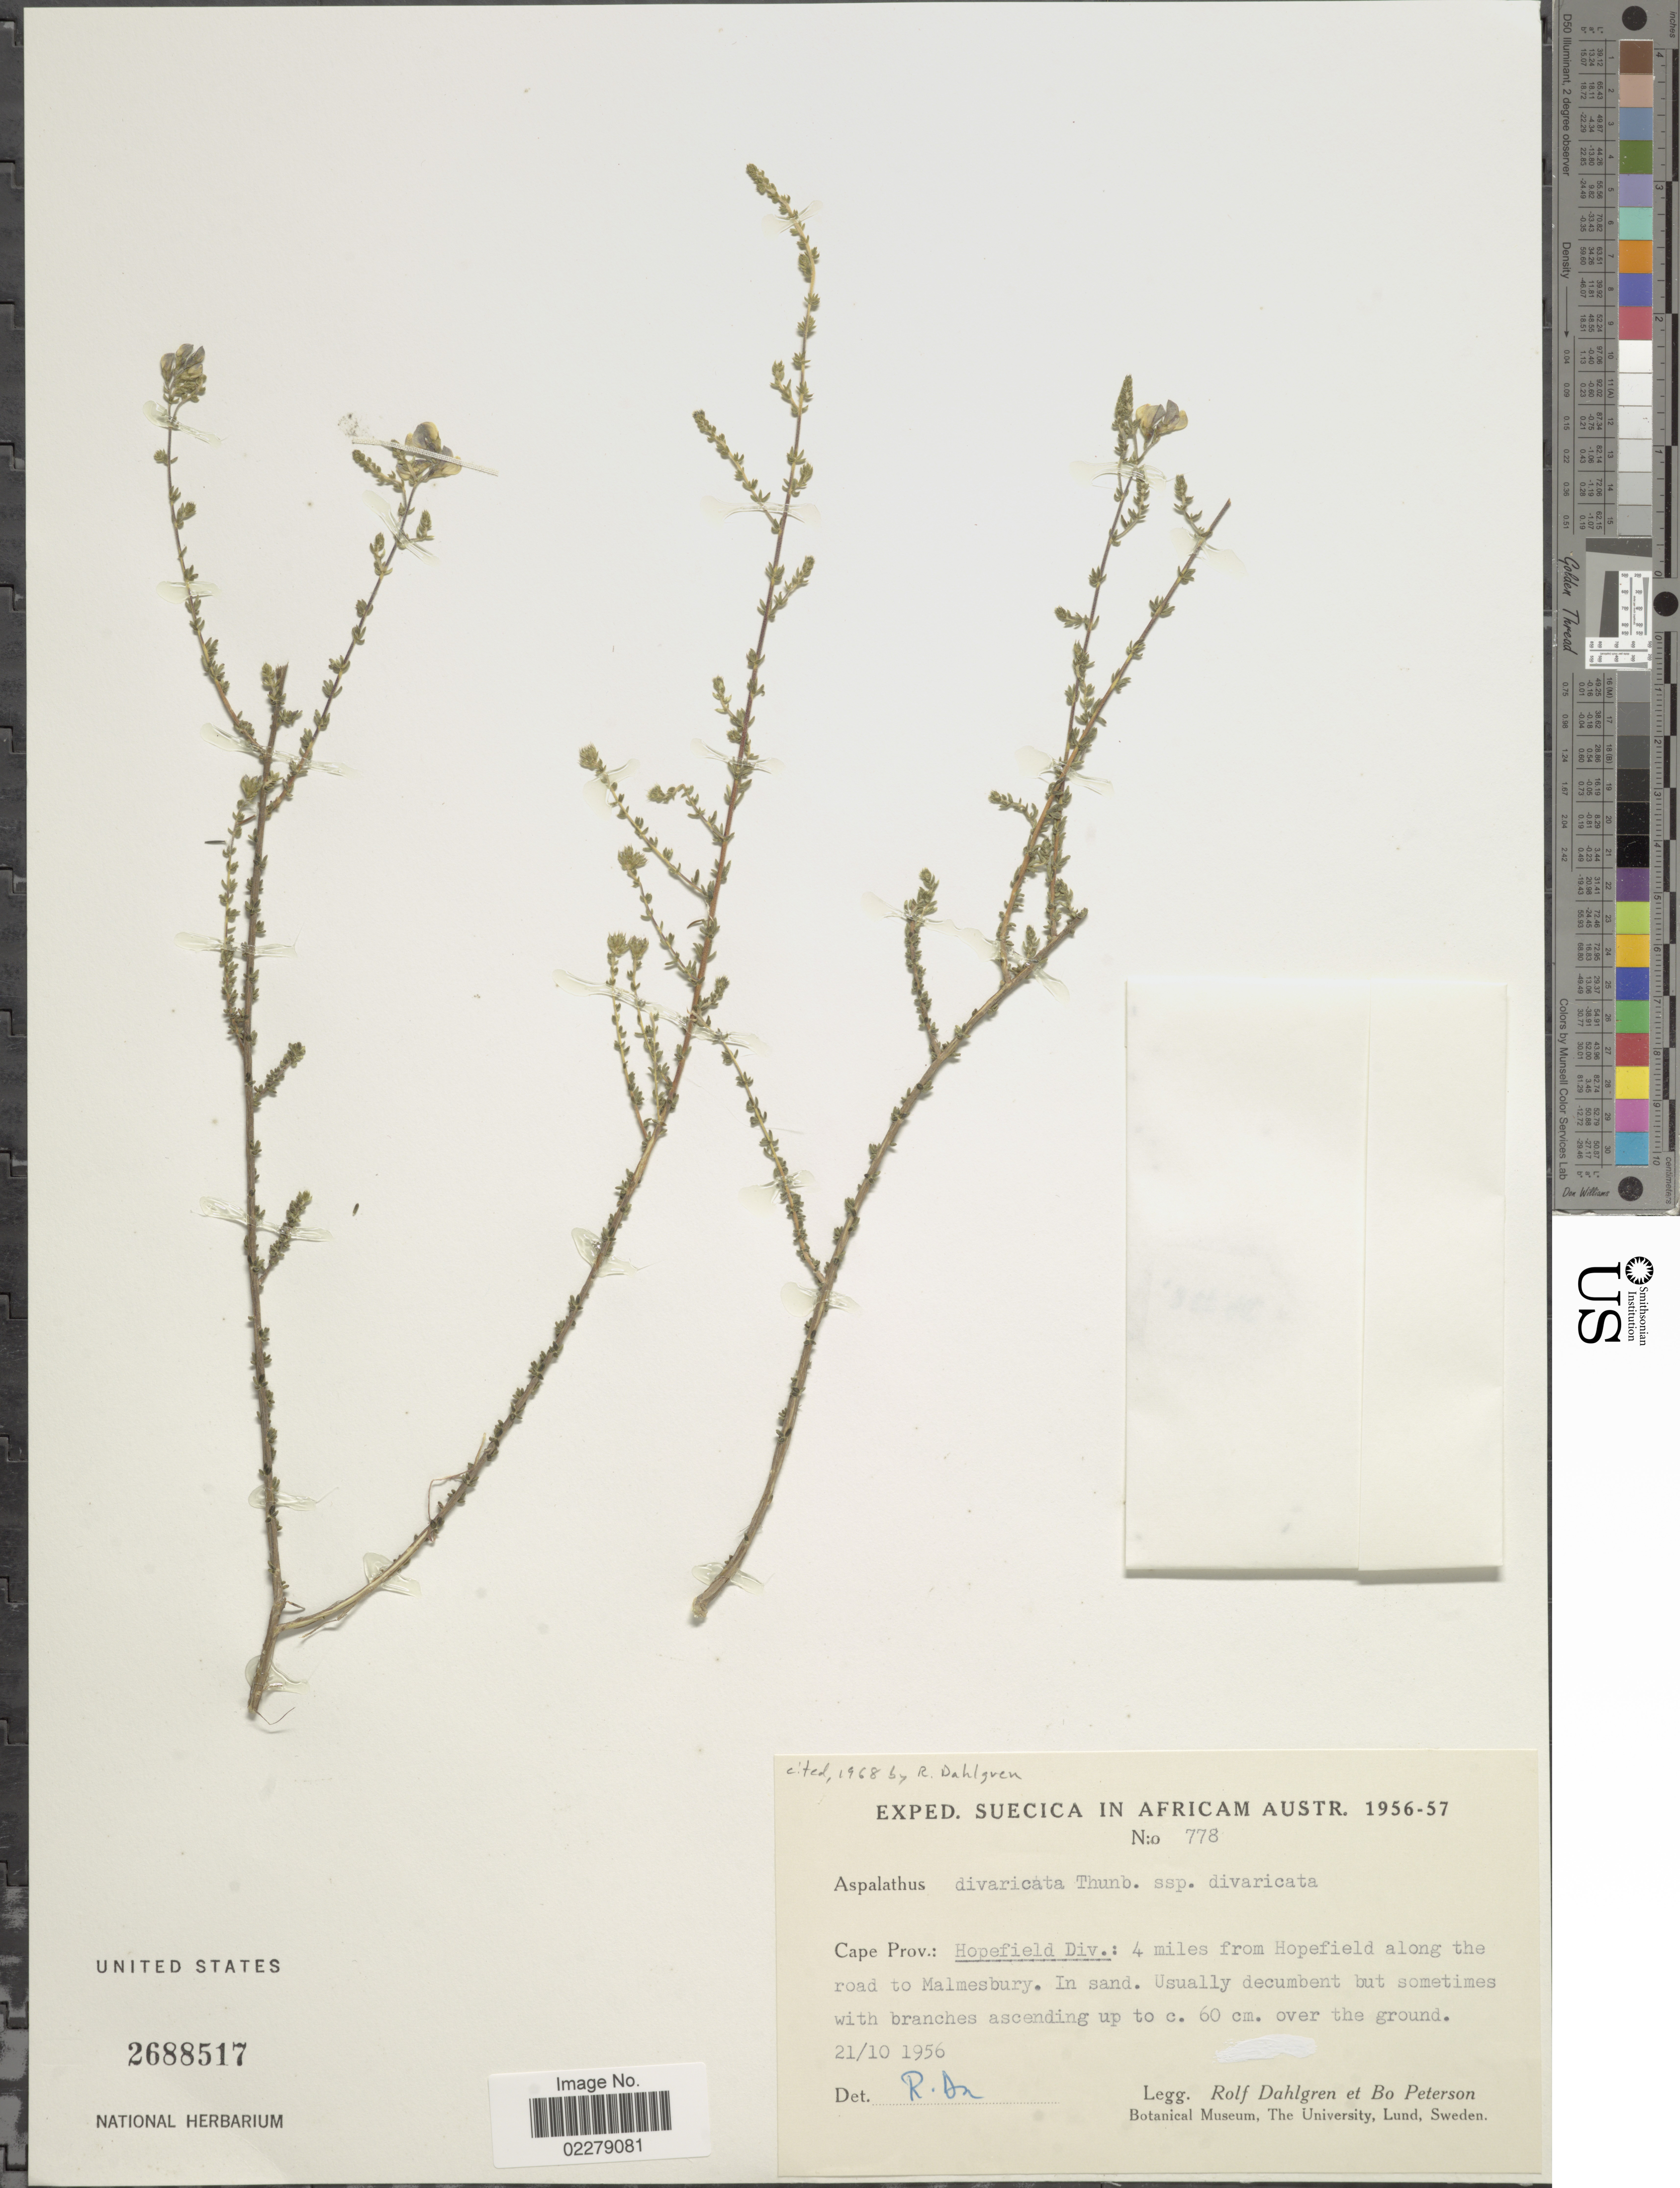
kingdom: Plantae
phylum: Tracheophyta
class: Magnoliopsida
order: Fabales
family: Fabaceae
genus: Aspalathus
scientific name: Aspalathus divaricata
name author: Thunb.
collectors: R. Dahlgren & B. H. Peterson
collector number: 778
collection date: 1956-10-21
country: South Africa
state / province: Western Cape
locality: Hopefield Div.: 4 miles from Hopefield along the road to Malmesbury.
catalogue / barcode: US 2688517